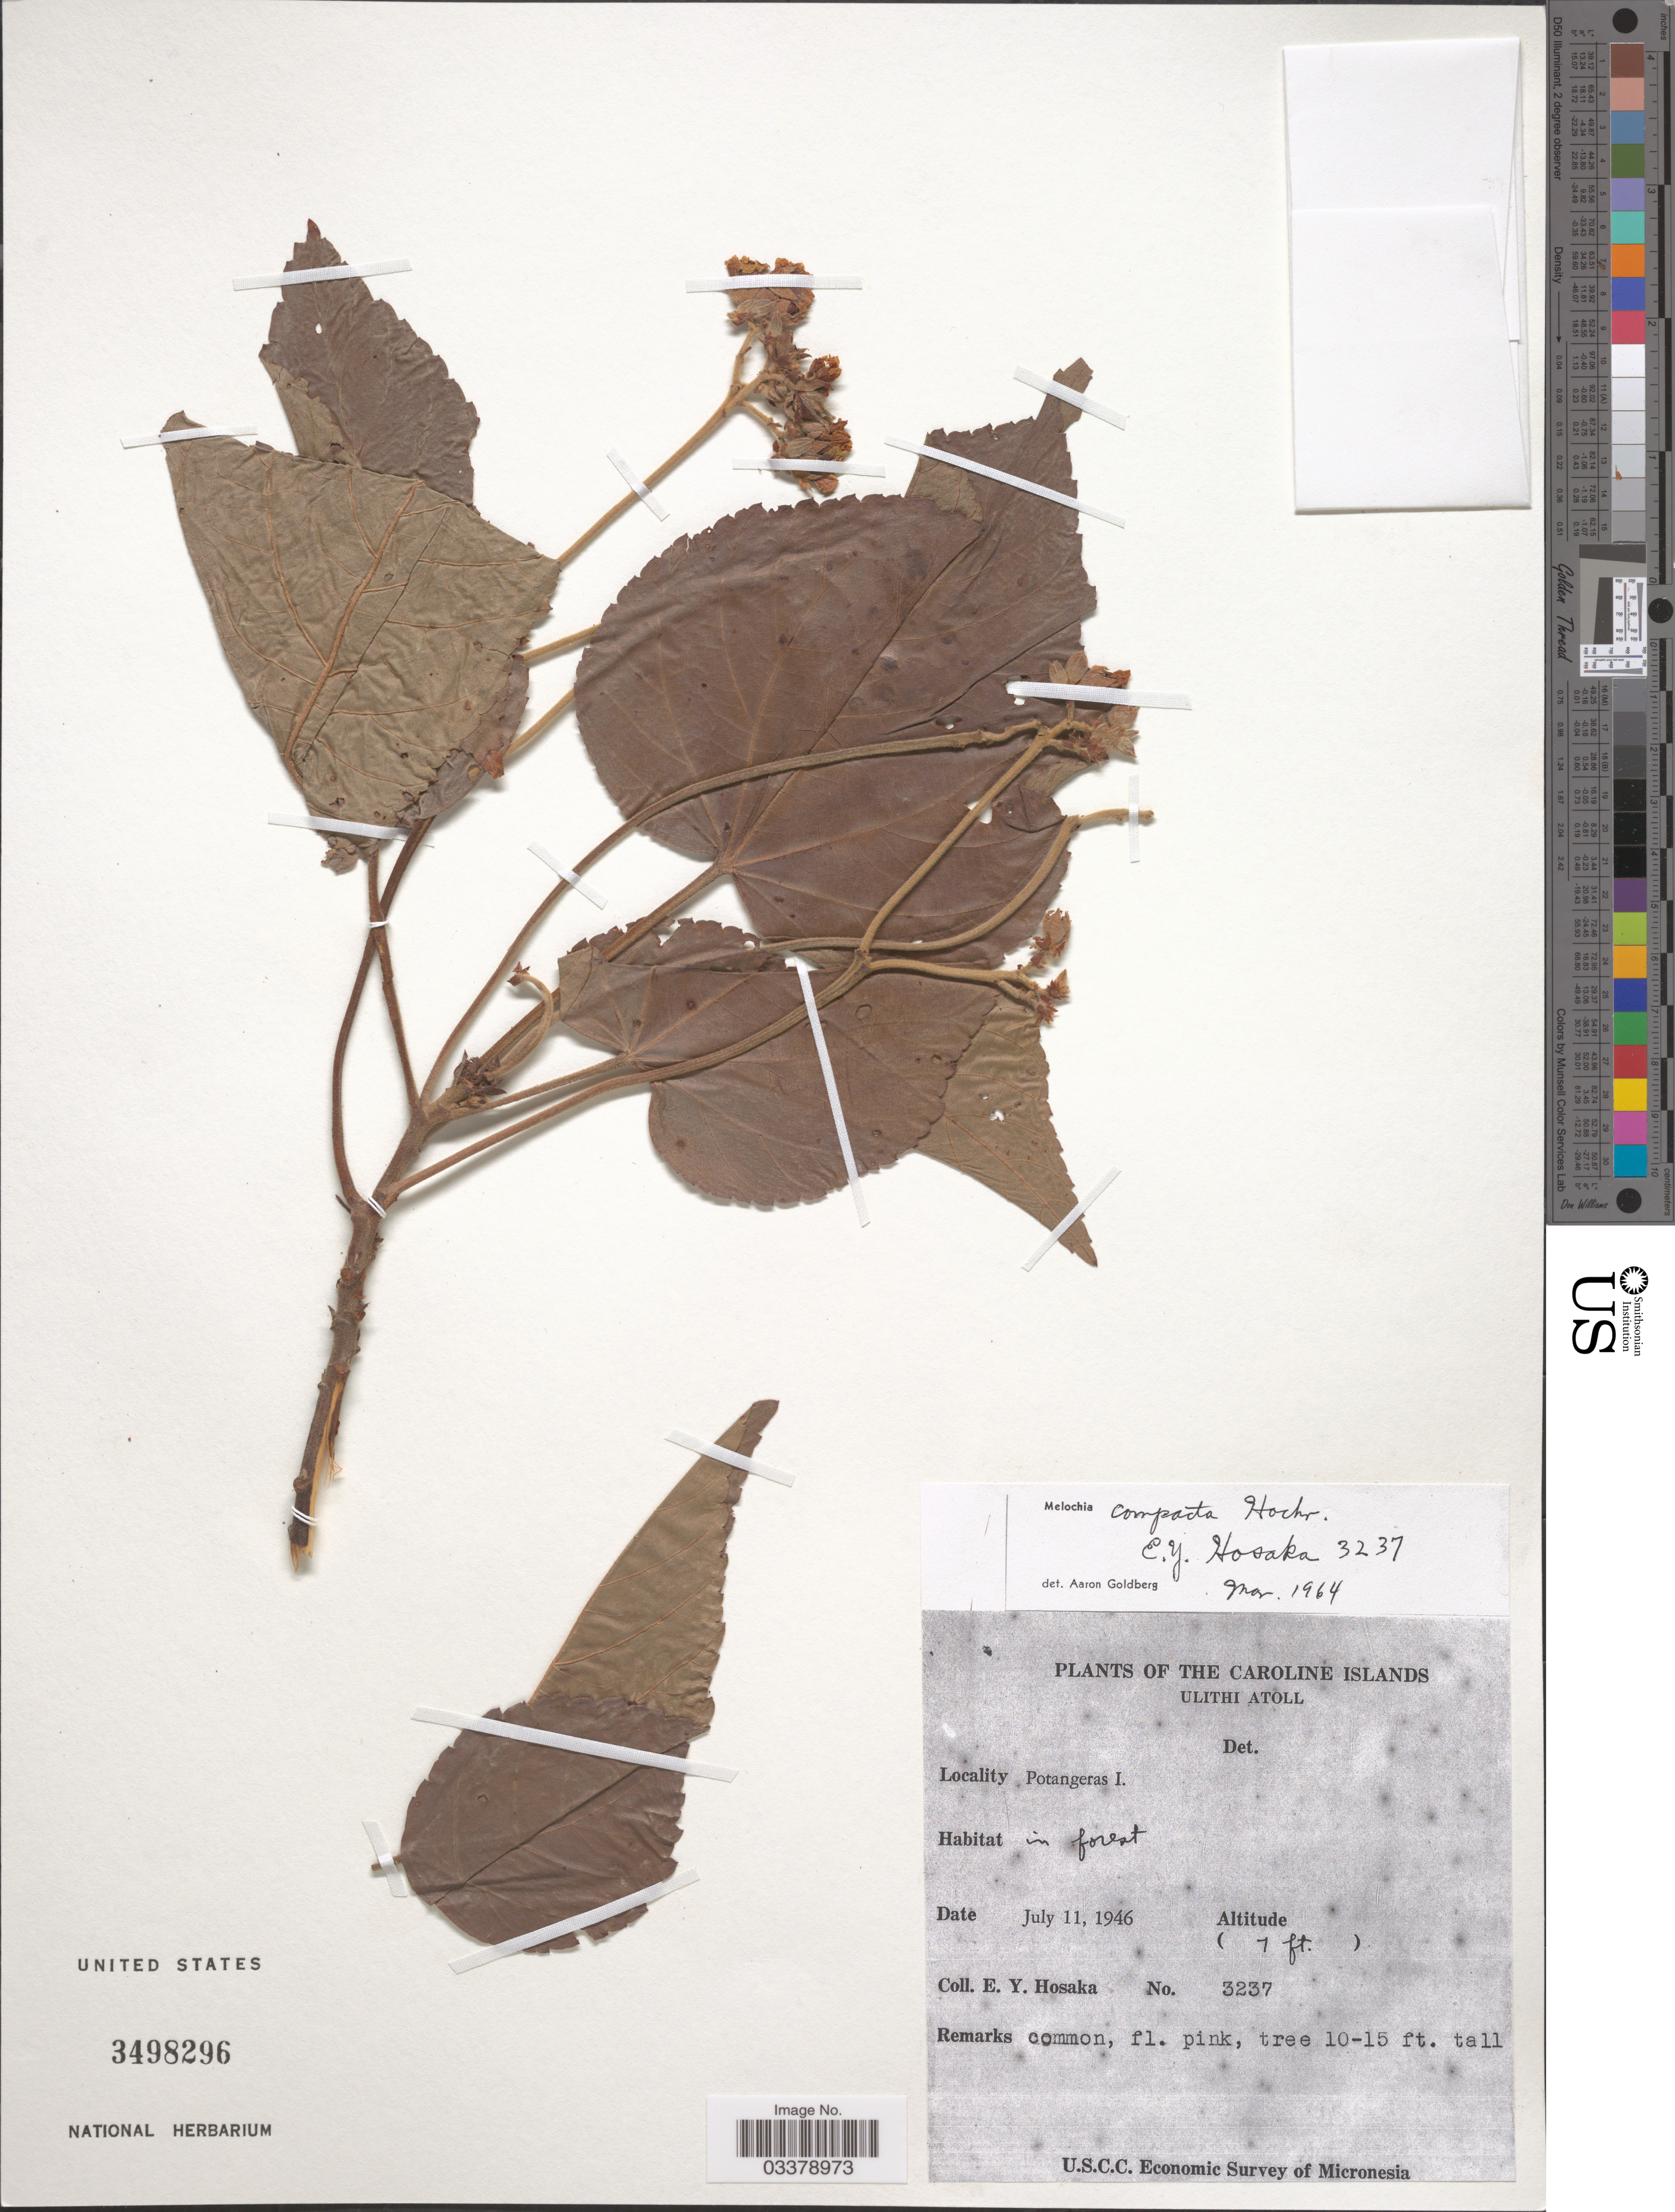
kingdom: Plantae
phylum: Tracheophyta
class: Magnoliopsida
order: Malvales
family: Malvaceae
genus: Melochia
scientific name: Melochia compacta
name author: Hochr.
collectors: E. Y. Hosaka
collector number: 3237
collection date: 1946-07-11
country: Micronesia, Federated States of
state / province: Yap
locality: The Caroline Islands, Ulitihi Atoll, Potangeras I.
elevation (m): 0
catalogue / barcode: US 3498296